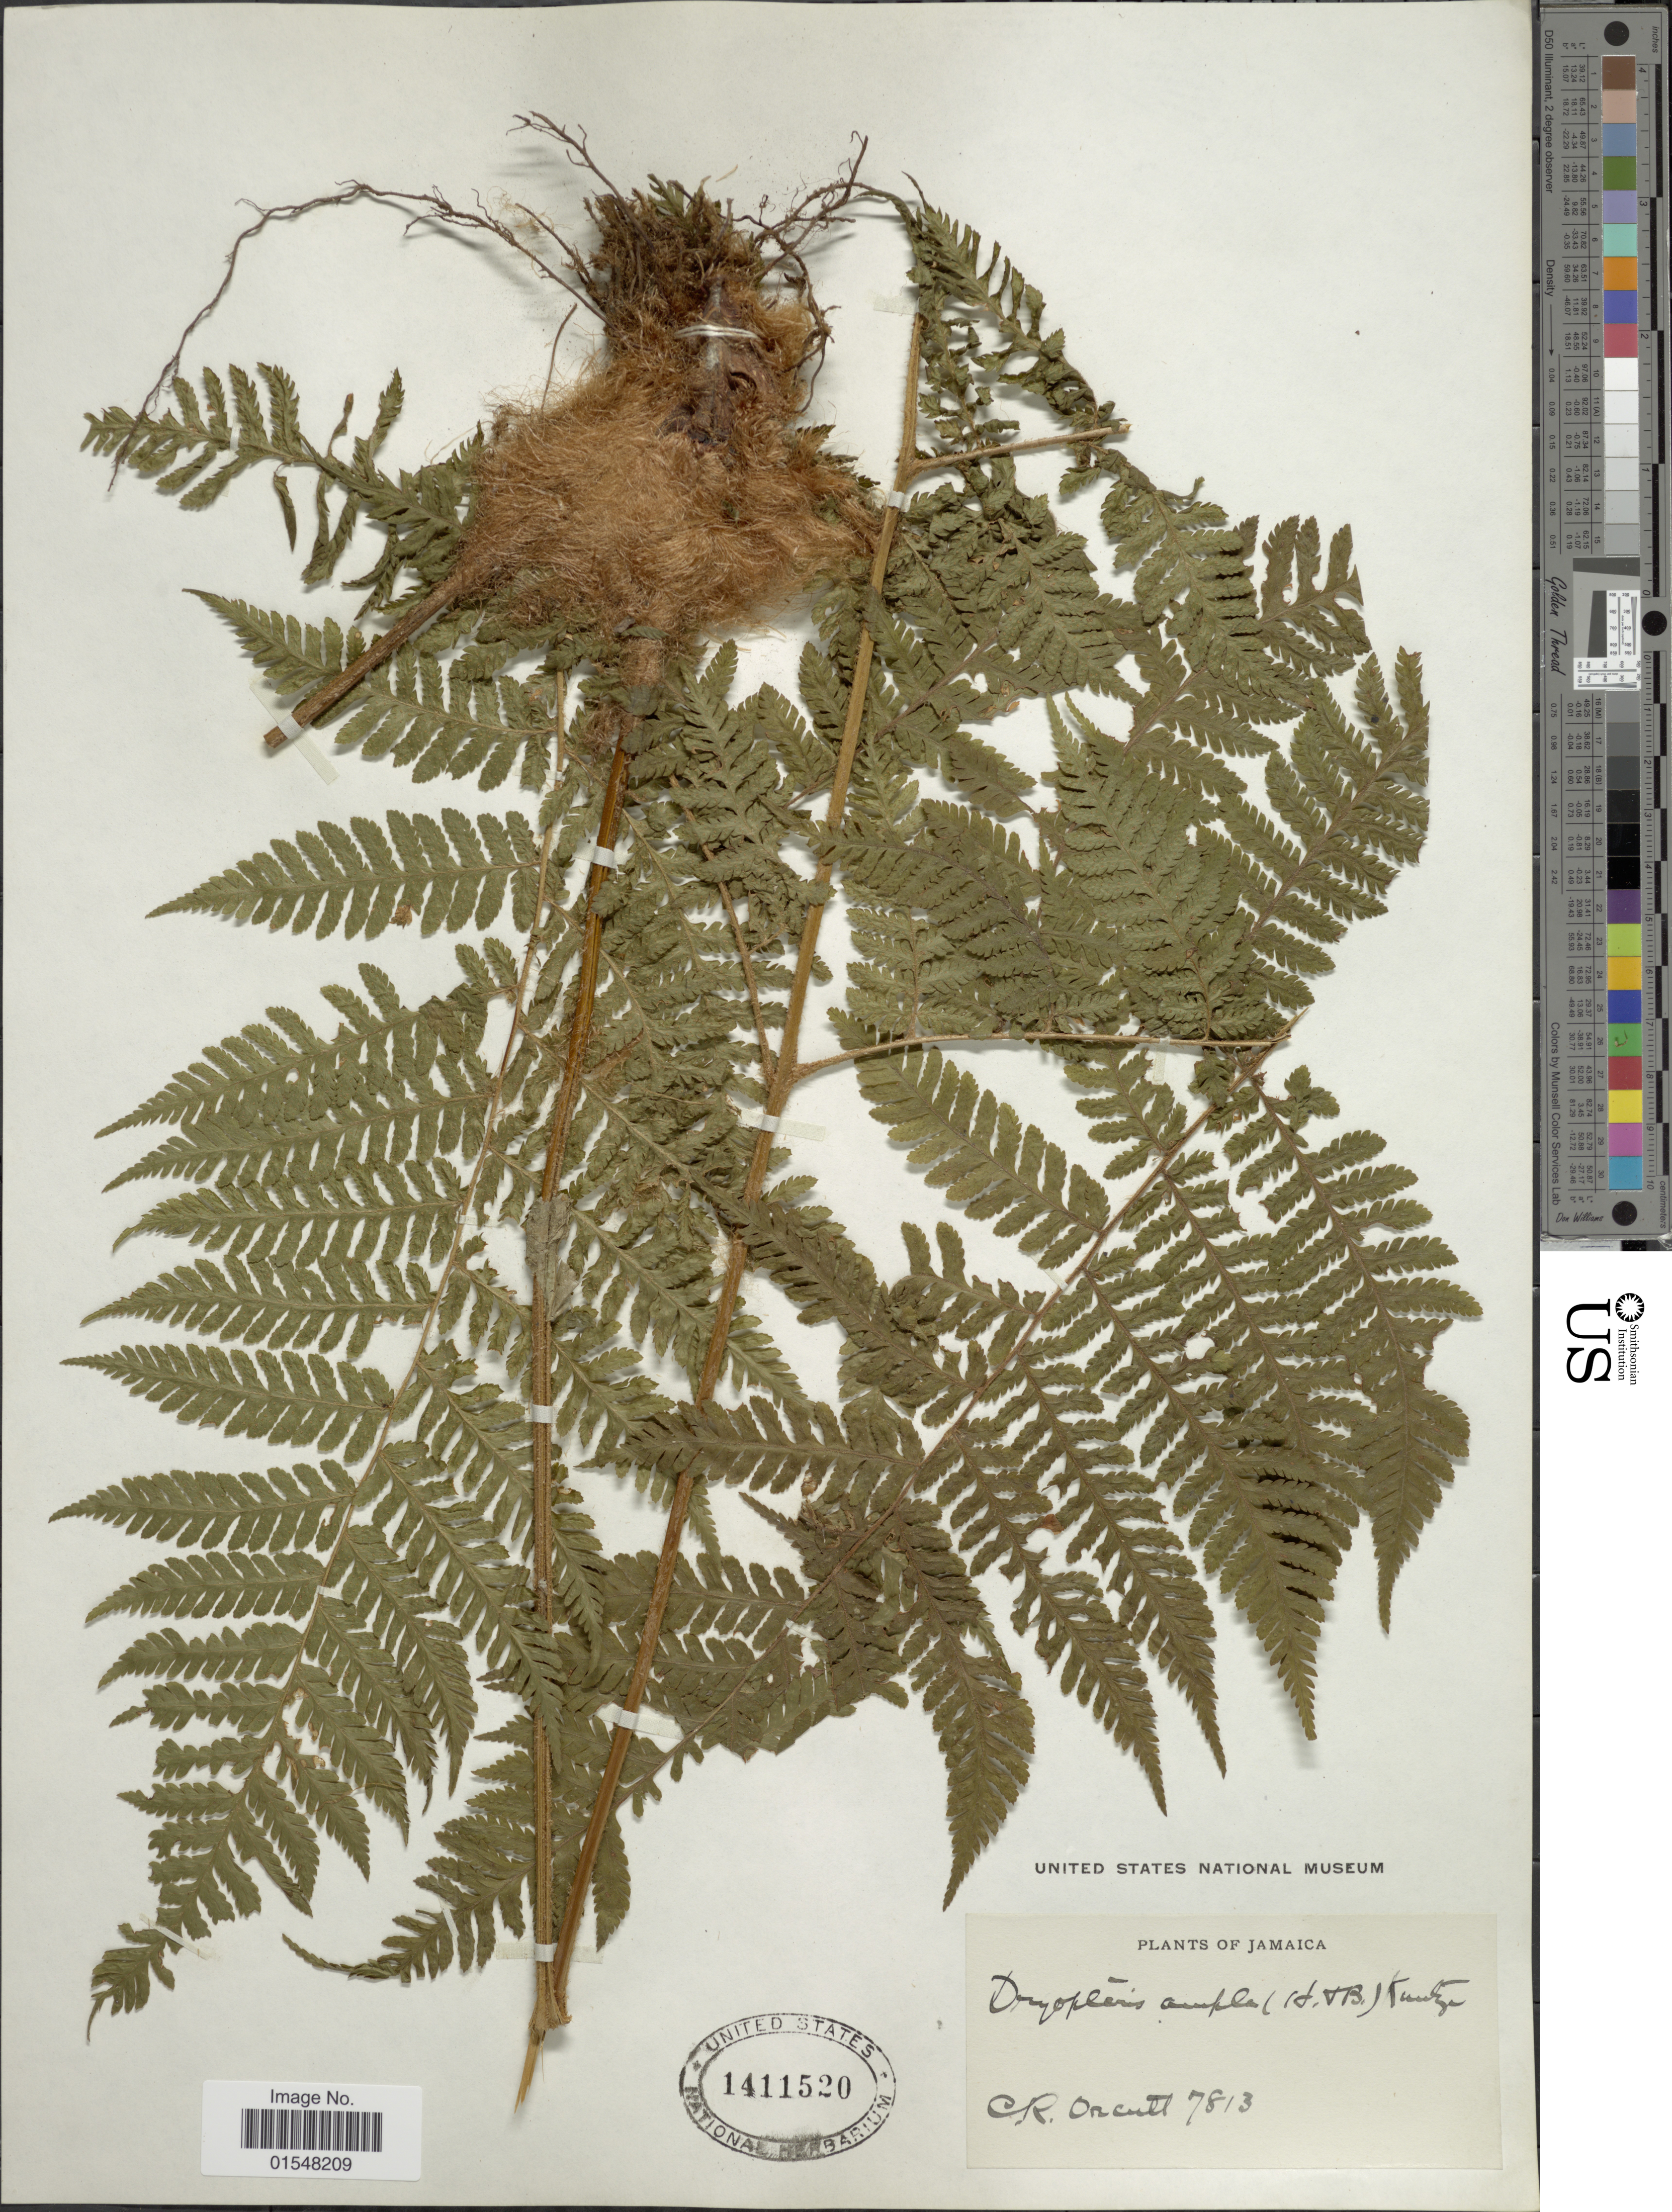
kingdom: Plantae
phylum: Tracheophyta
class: Polypodiopsida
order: Polypodiales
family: Dryopteridaceae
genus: Ctenitis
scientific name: Ctenitis sloanei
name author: (Poepp. ex Spreng.) C.V. Morton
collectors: C. R. Orcutt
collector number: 7813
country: Jamaica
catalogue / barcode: US 1411520